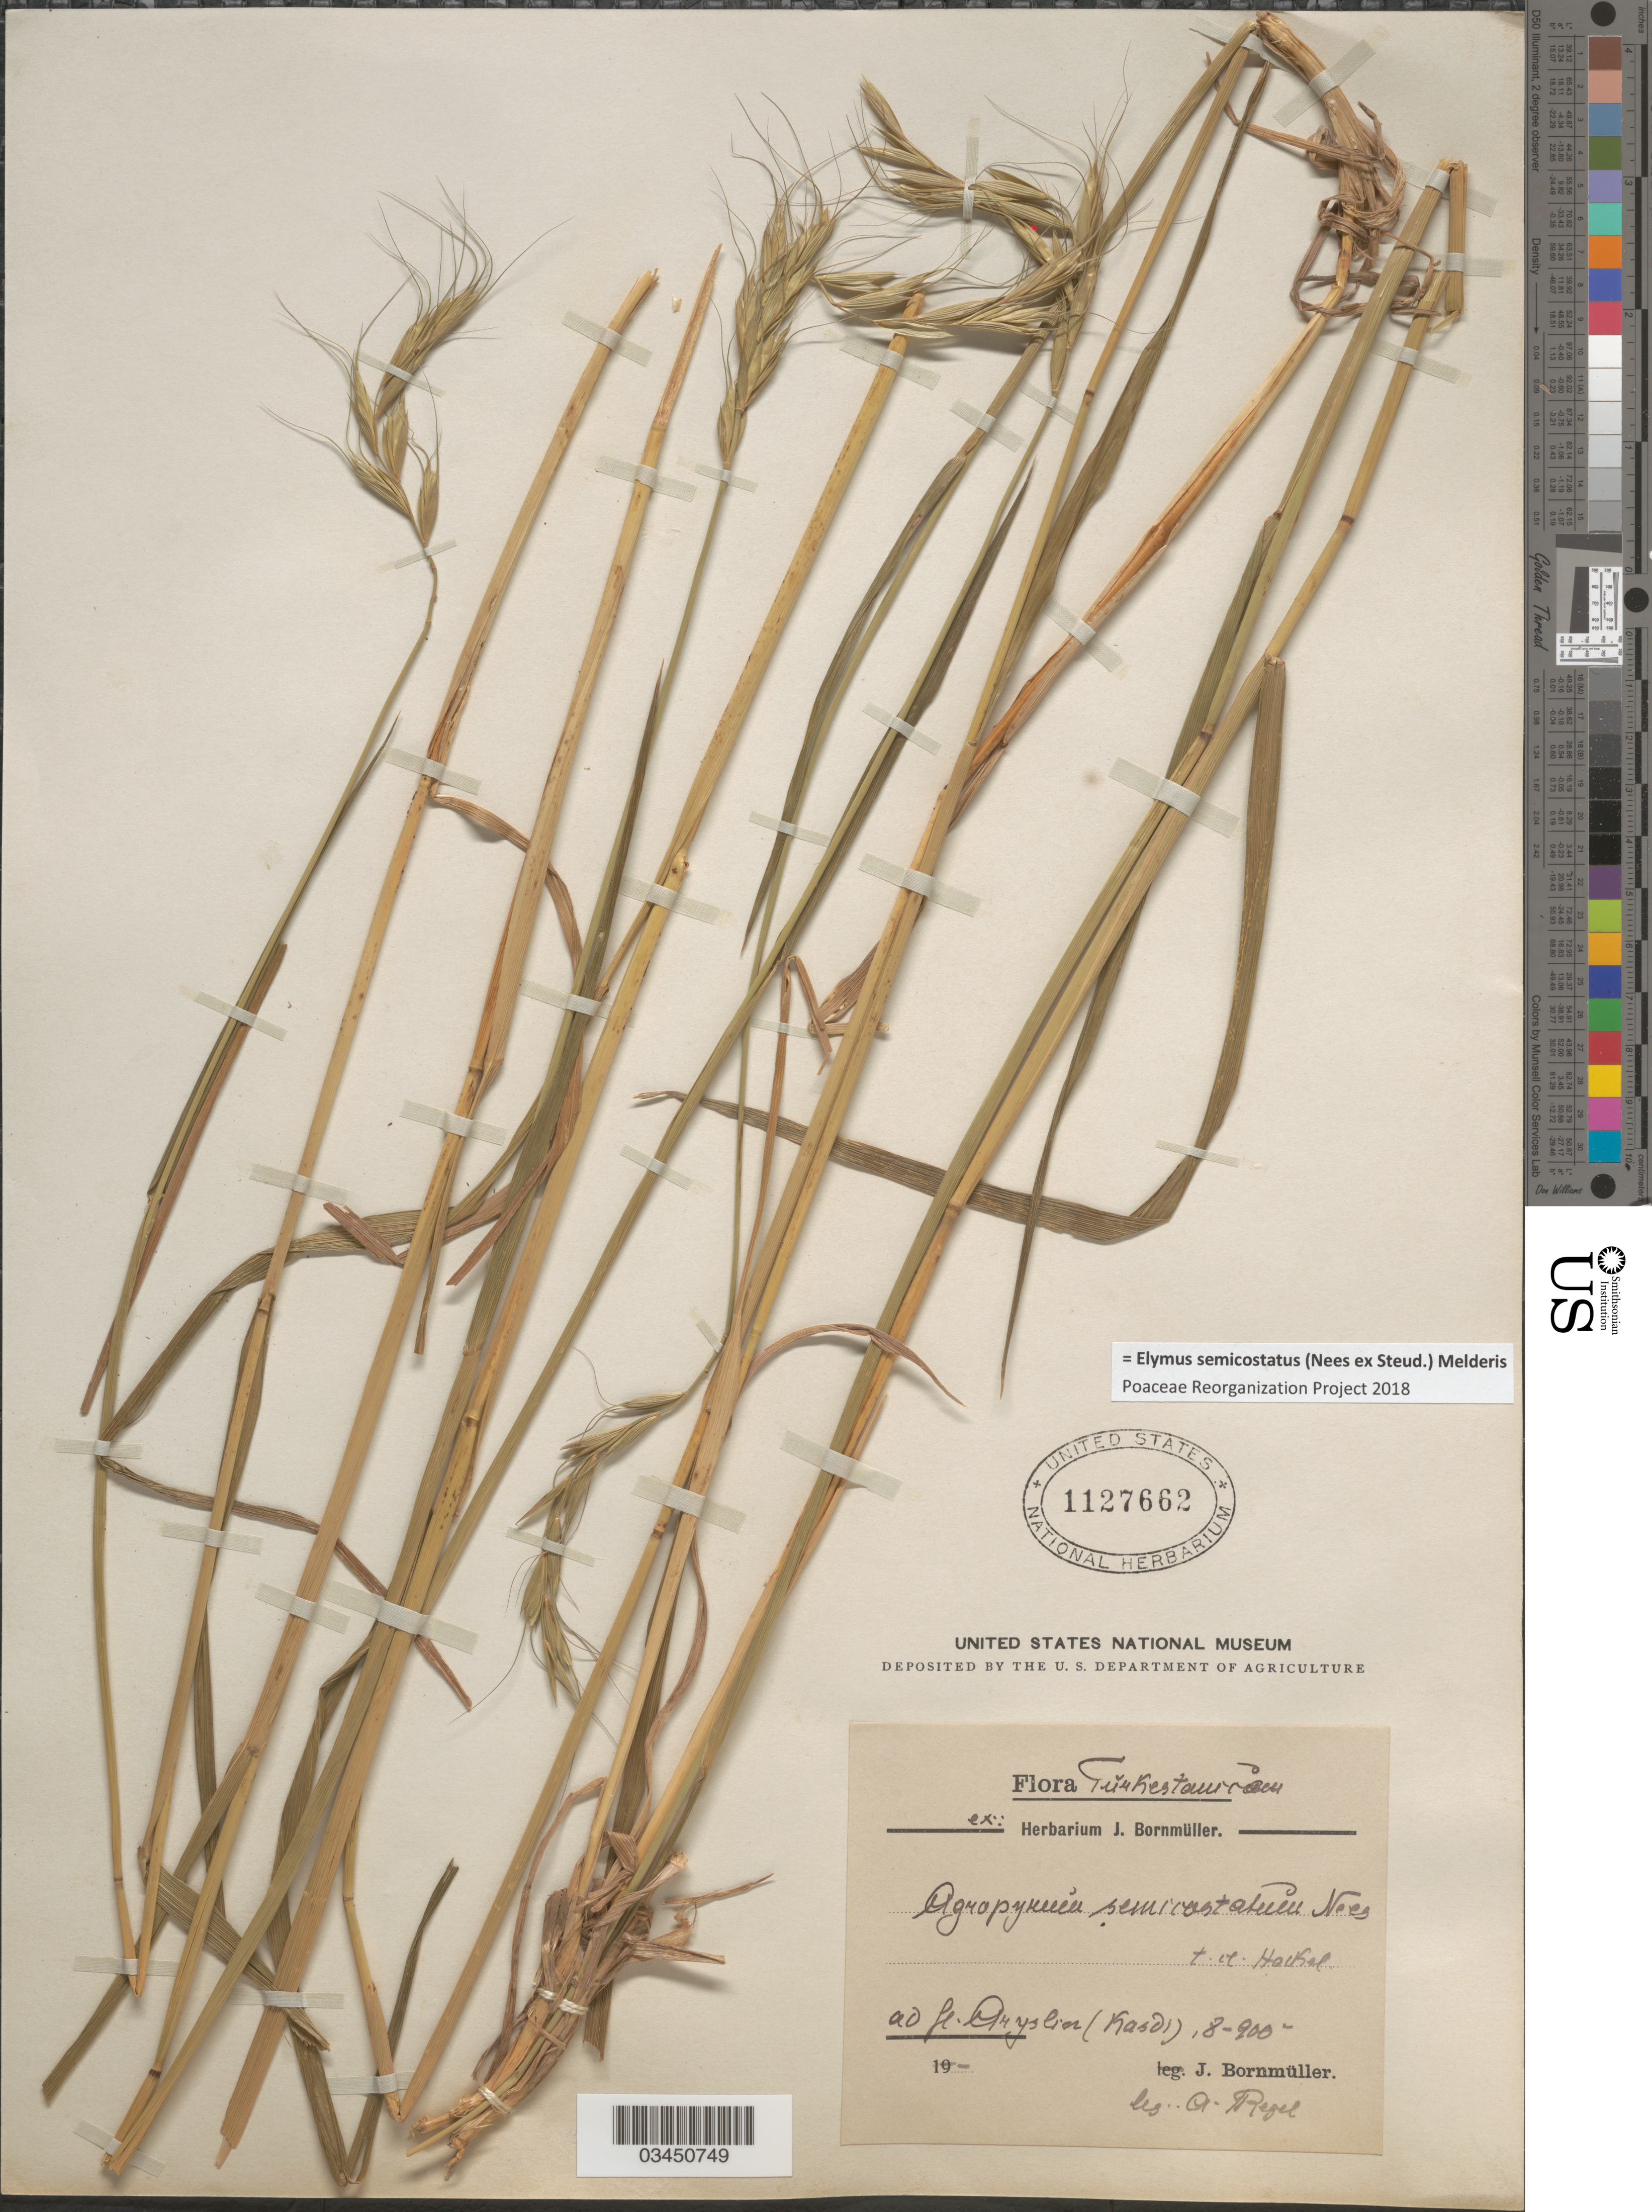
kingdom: Plantae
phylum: Tracheophyta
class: Liliopsida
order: Poales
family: Poaceae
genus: Elymus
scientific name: Elymus semicostatus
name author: (Nees ex Steud.) Melderis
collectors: A. Regel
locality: Turkestanicum [interpreted]. Ad fl. Aryslios [interpreted] (Kasdi).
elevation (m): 244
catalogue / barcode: US 1127662